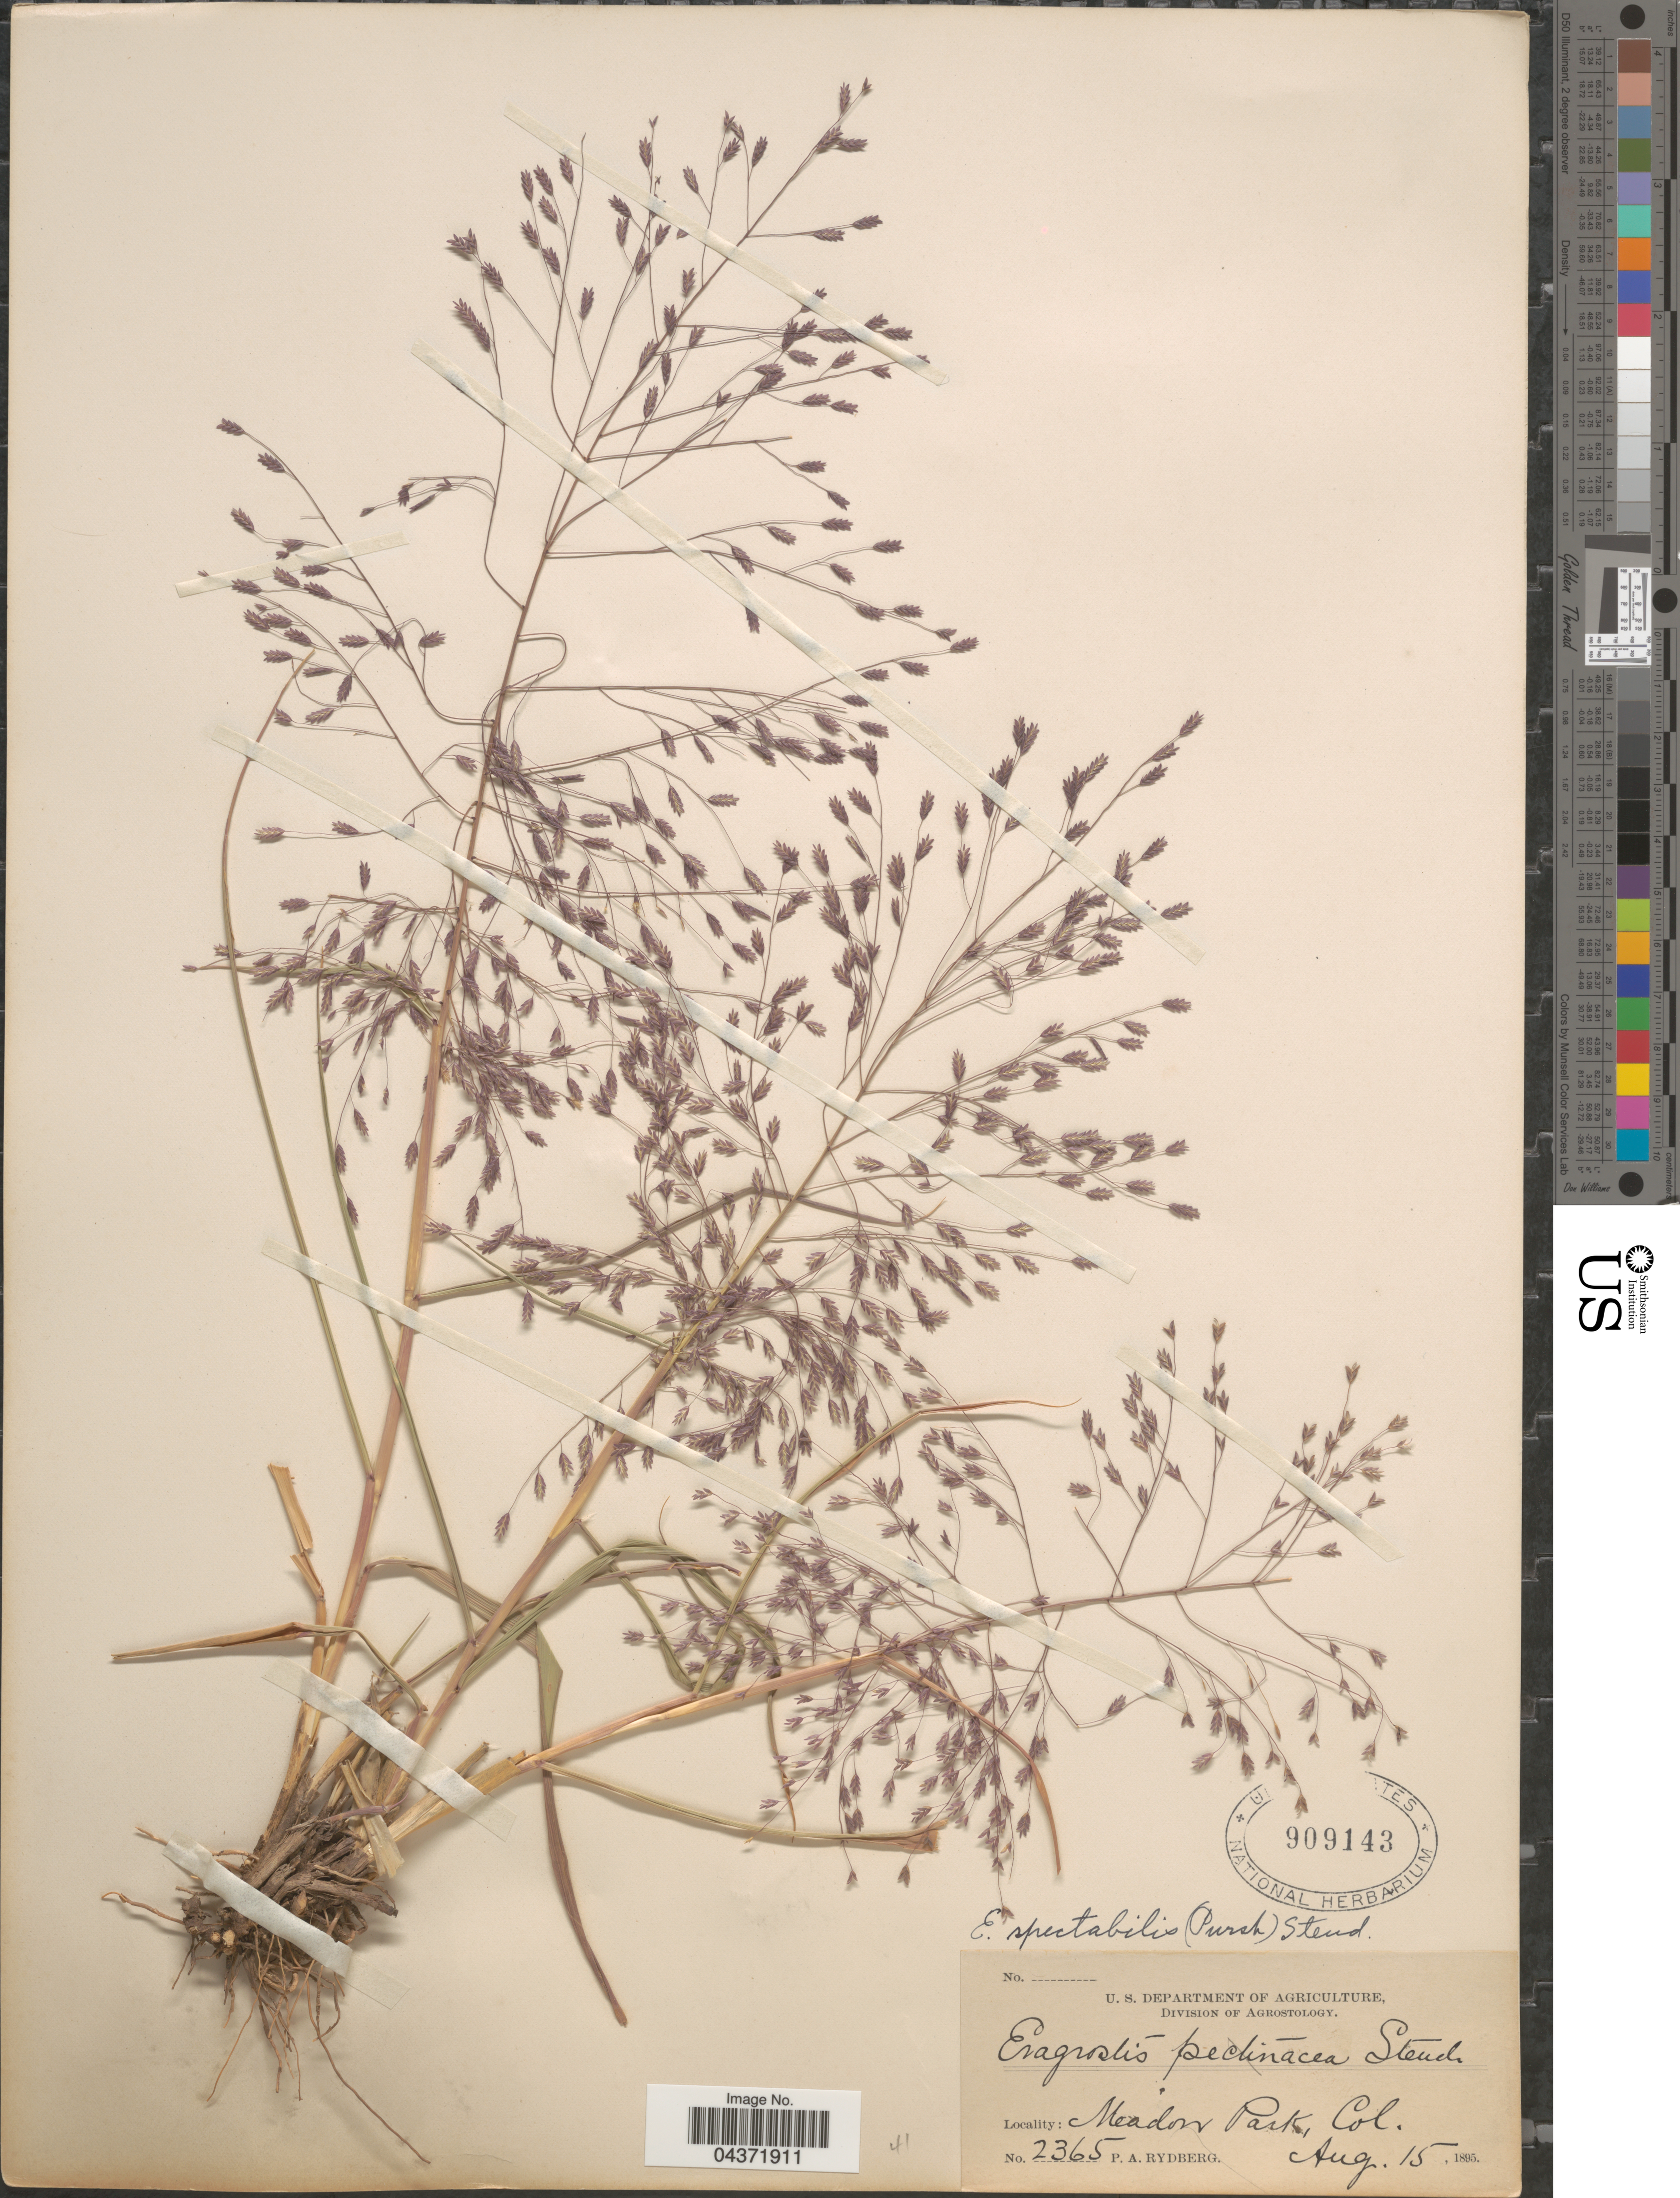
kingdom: Plantae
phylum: Tracheophyta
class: Liliopsida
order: Poales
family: Poaceae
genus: Eragrostis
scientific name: Eragrostis spectabilis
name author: (Pursh) Steud.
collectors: P. A. Rydberg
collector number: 2365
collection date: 1895-08-15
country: United States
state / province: Colorado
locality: Meadow Park.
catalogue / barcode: US 909143